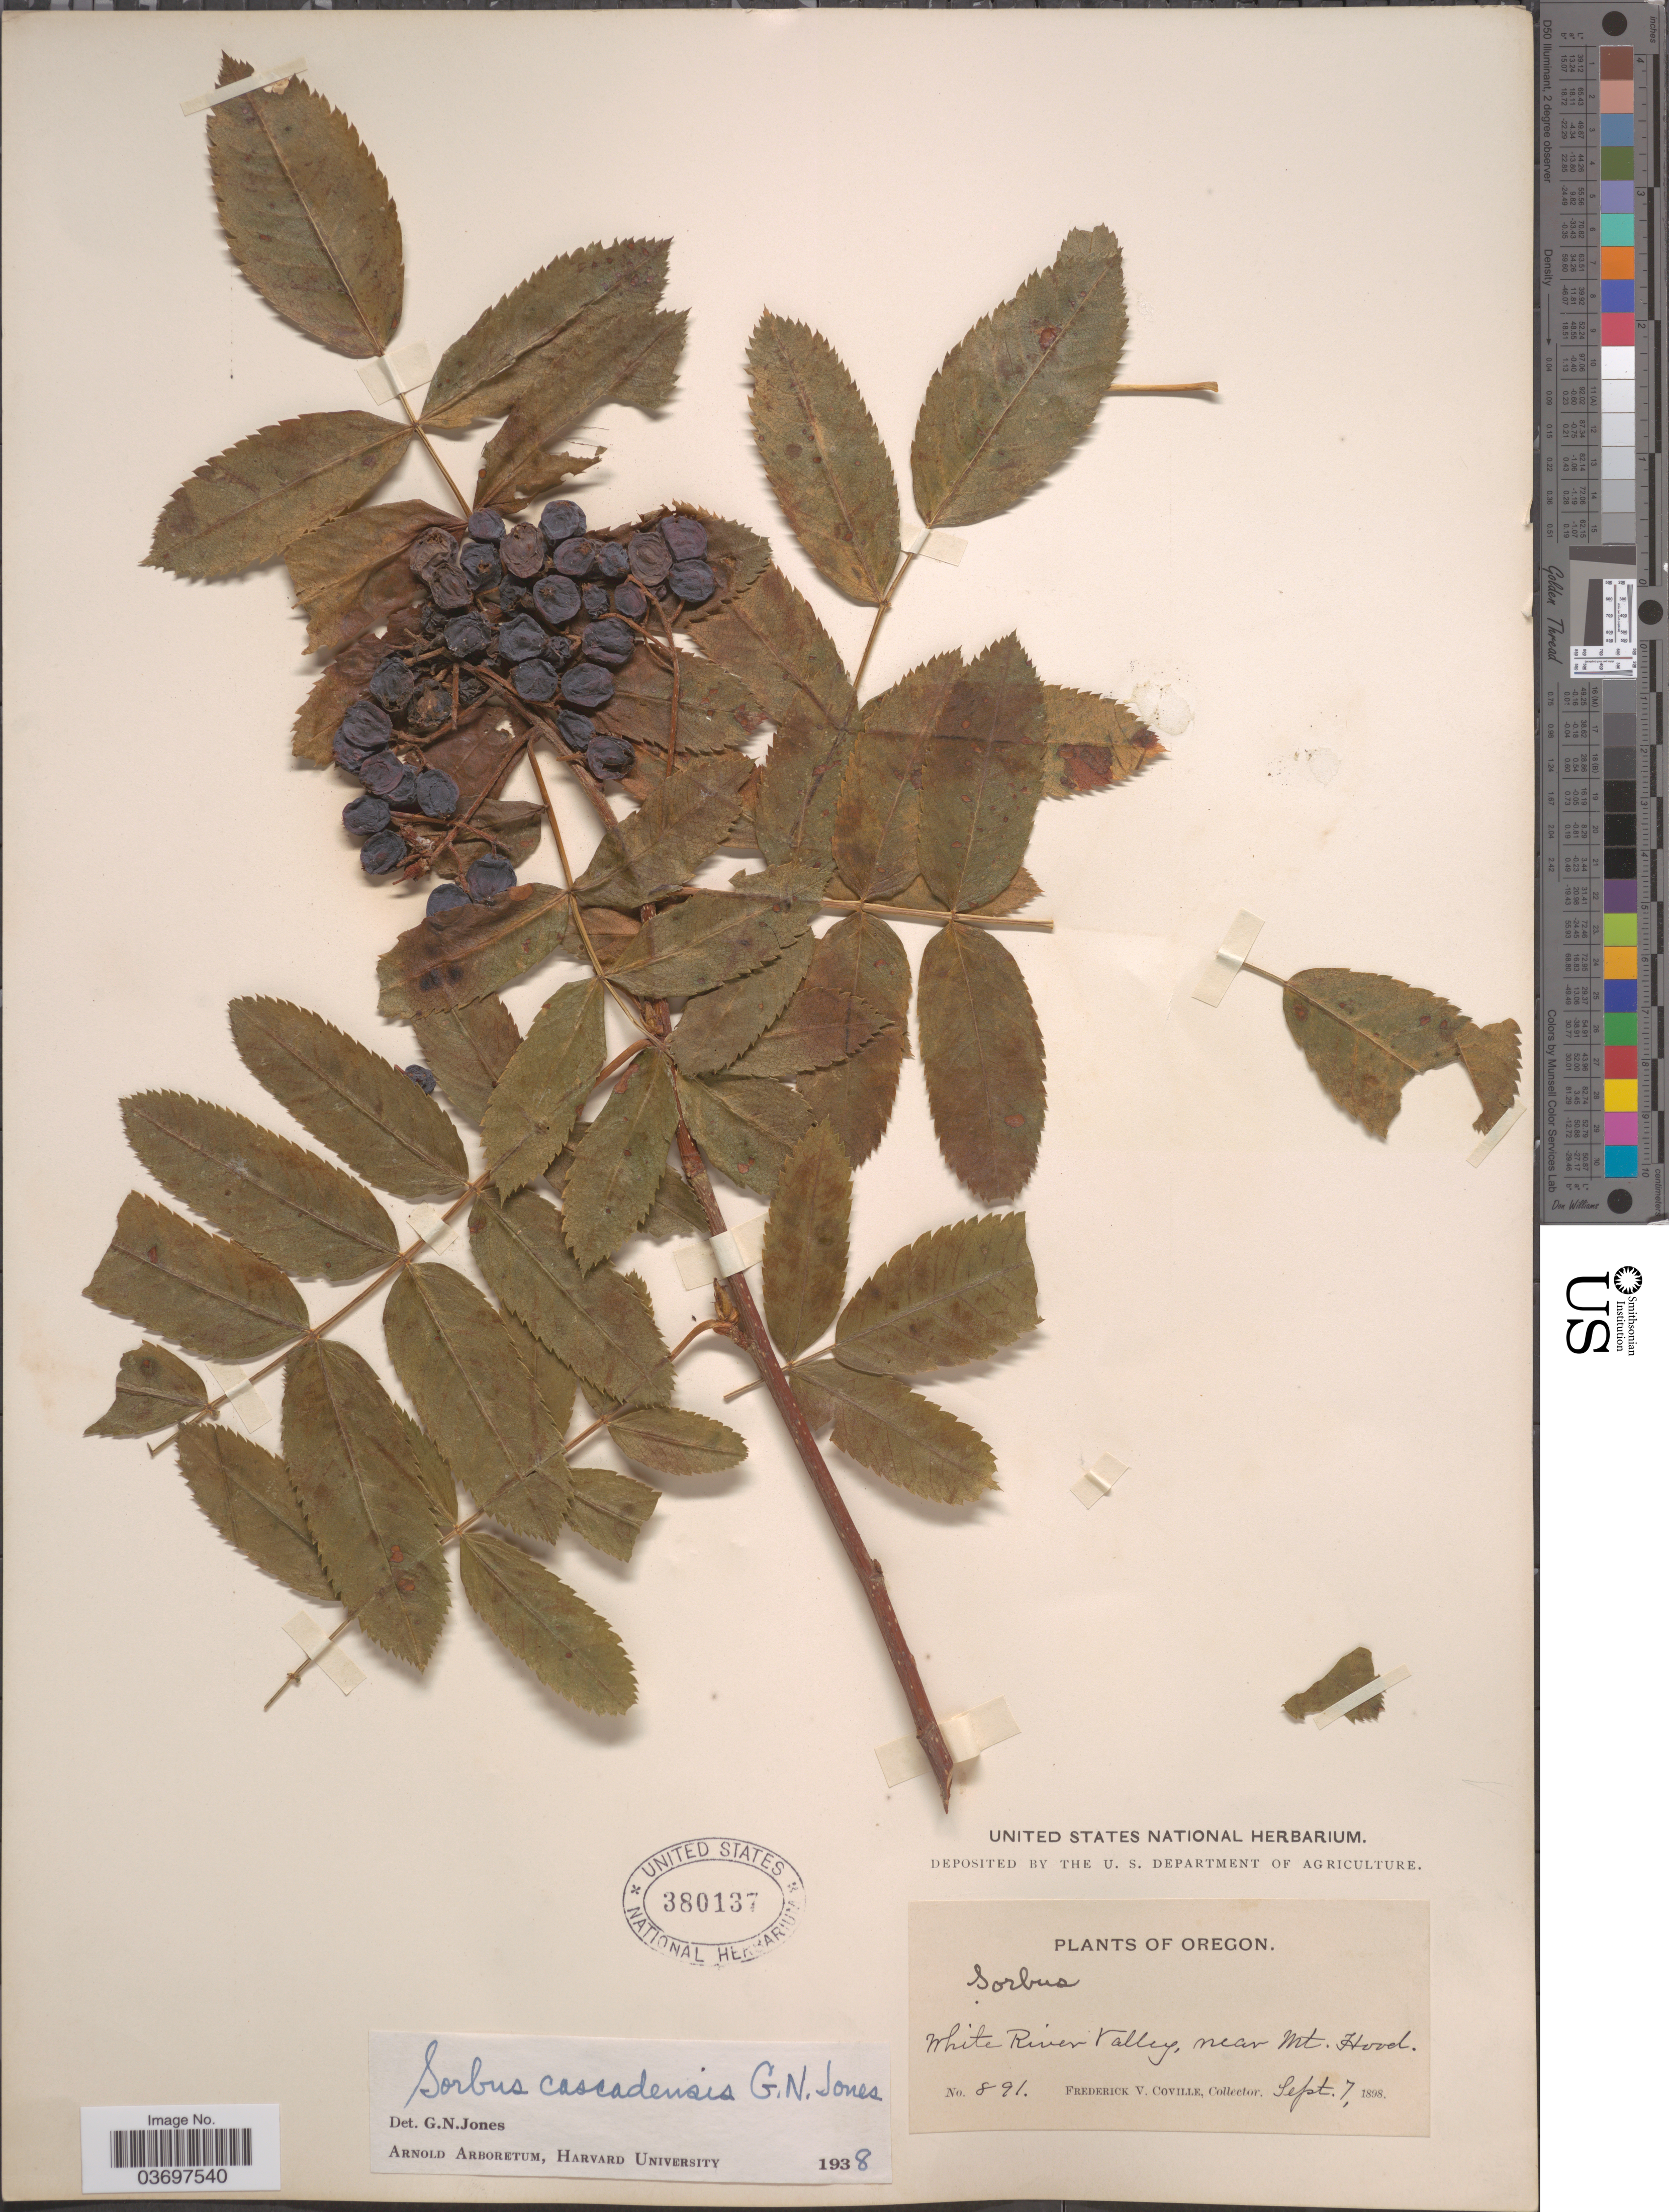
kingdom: Plantae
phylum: Tracheophyta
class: Magnoliopsida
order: Rosales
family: Rosaceae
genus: Sorbus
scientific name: Sorbus cascadensis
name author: G.N. Jones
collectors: F. V. Coville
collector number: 891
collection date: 1898-09-07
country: United States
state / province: Oregon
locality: White River Valley, near Mt. Hood.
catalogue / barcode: US 380137